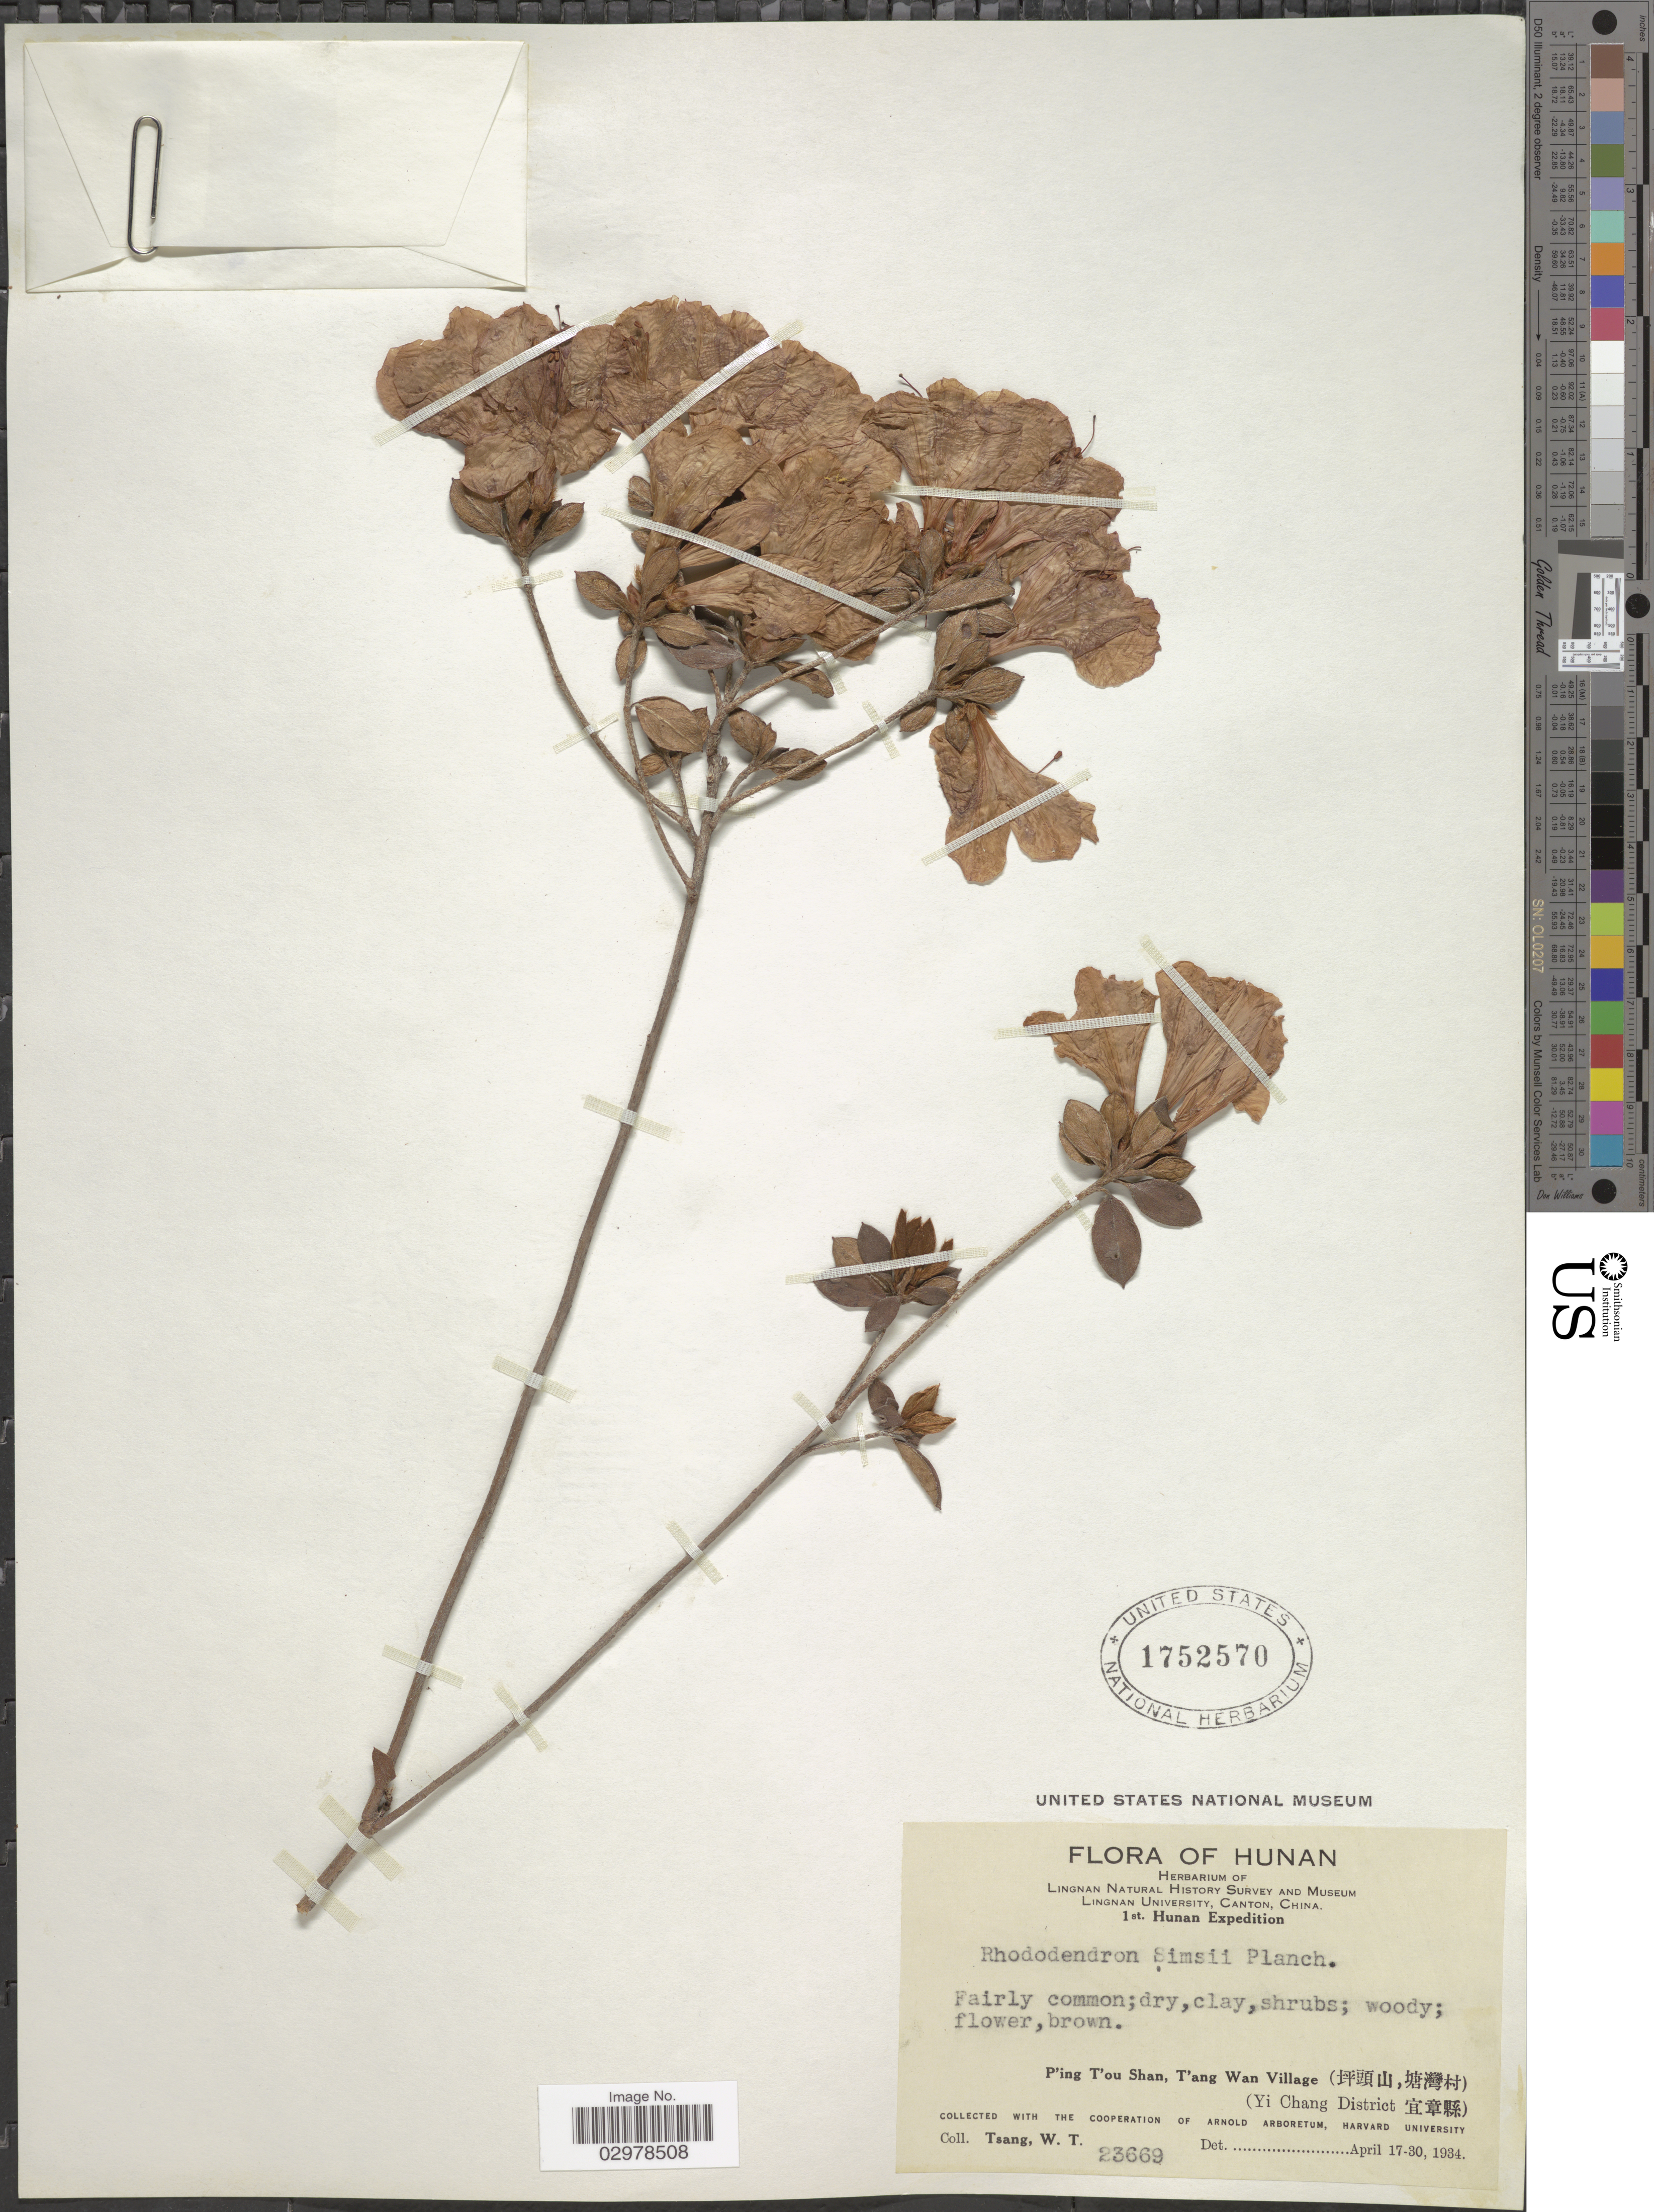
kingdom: Plantae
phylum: Tracheophyta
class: Magnoliopsida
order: Ericales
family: Ericaceae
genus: Rhododendron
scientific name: Rhododendron simsii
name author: Planch.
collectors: W. T. Tsang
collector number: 23669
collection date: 1934-04-17/1934-04-30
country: China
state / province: Hunan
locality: P'ing T'ou Shan, T'ang Wan Village, (Yi Chang District).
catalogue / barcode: US 1752570